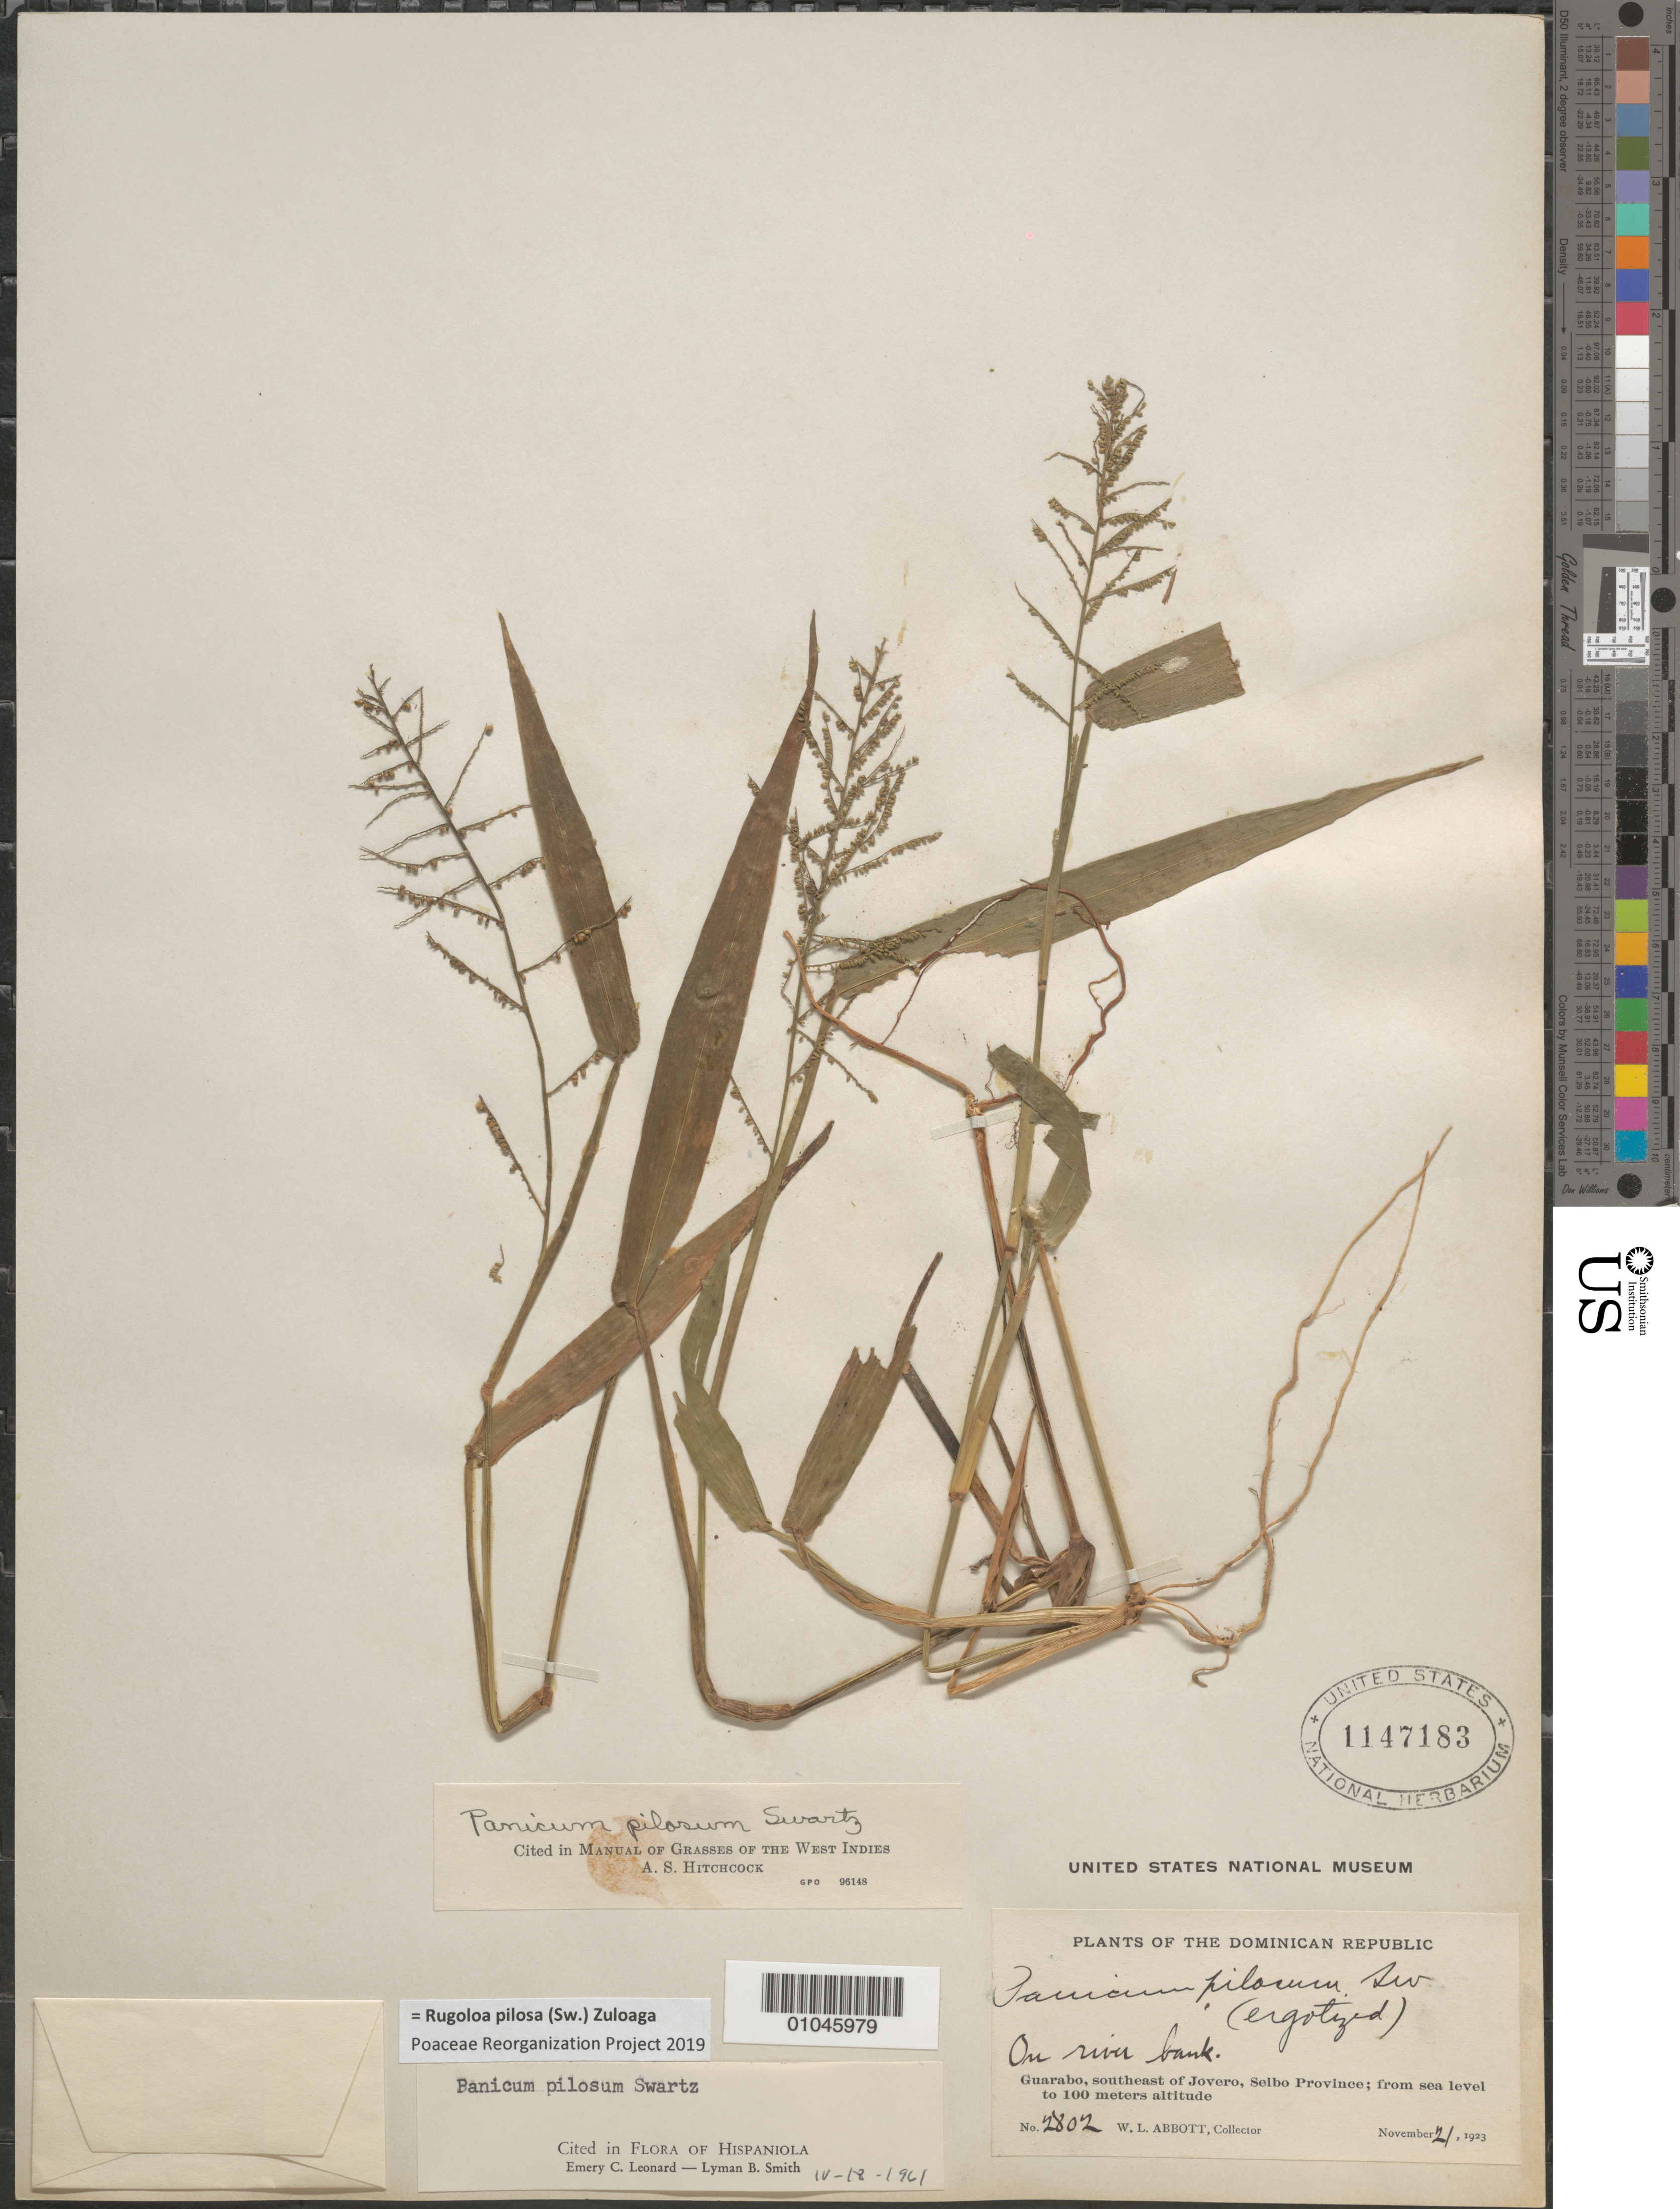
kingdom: Plantae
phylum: Tracheophyta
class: Liliopsida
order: Poales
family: Poaceae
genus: Panicum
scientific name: Panicum pilosum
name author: Sw.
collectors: W. L. Abbott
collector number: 2802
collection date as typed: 21 Nov 1923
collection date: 1923-11-21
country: Dominican Republic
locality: On river bank. Guarabo Se Jovero, Seibo Province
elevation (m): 0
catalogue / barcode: US 1147183